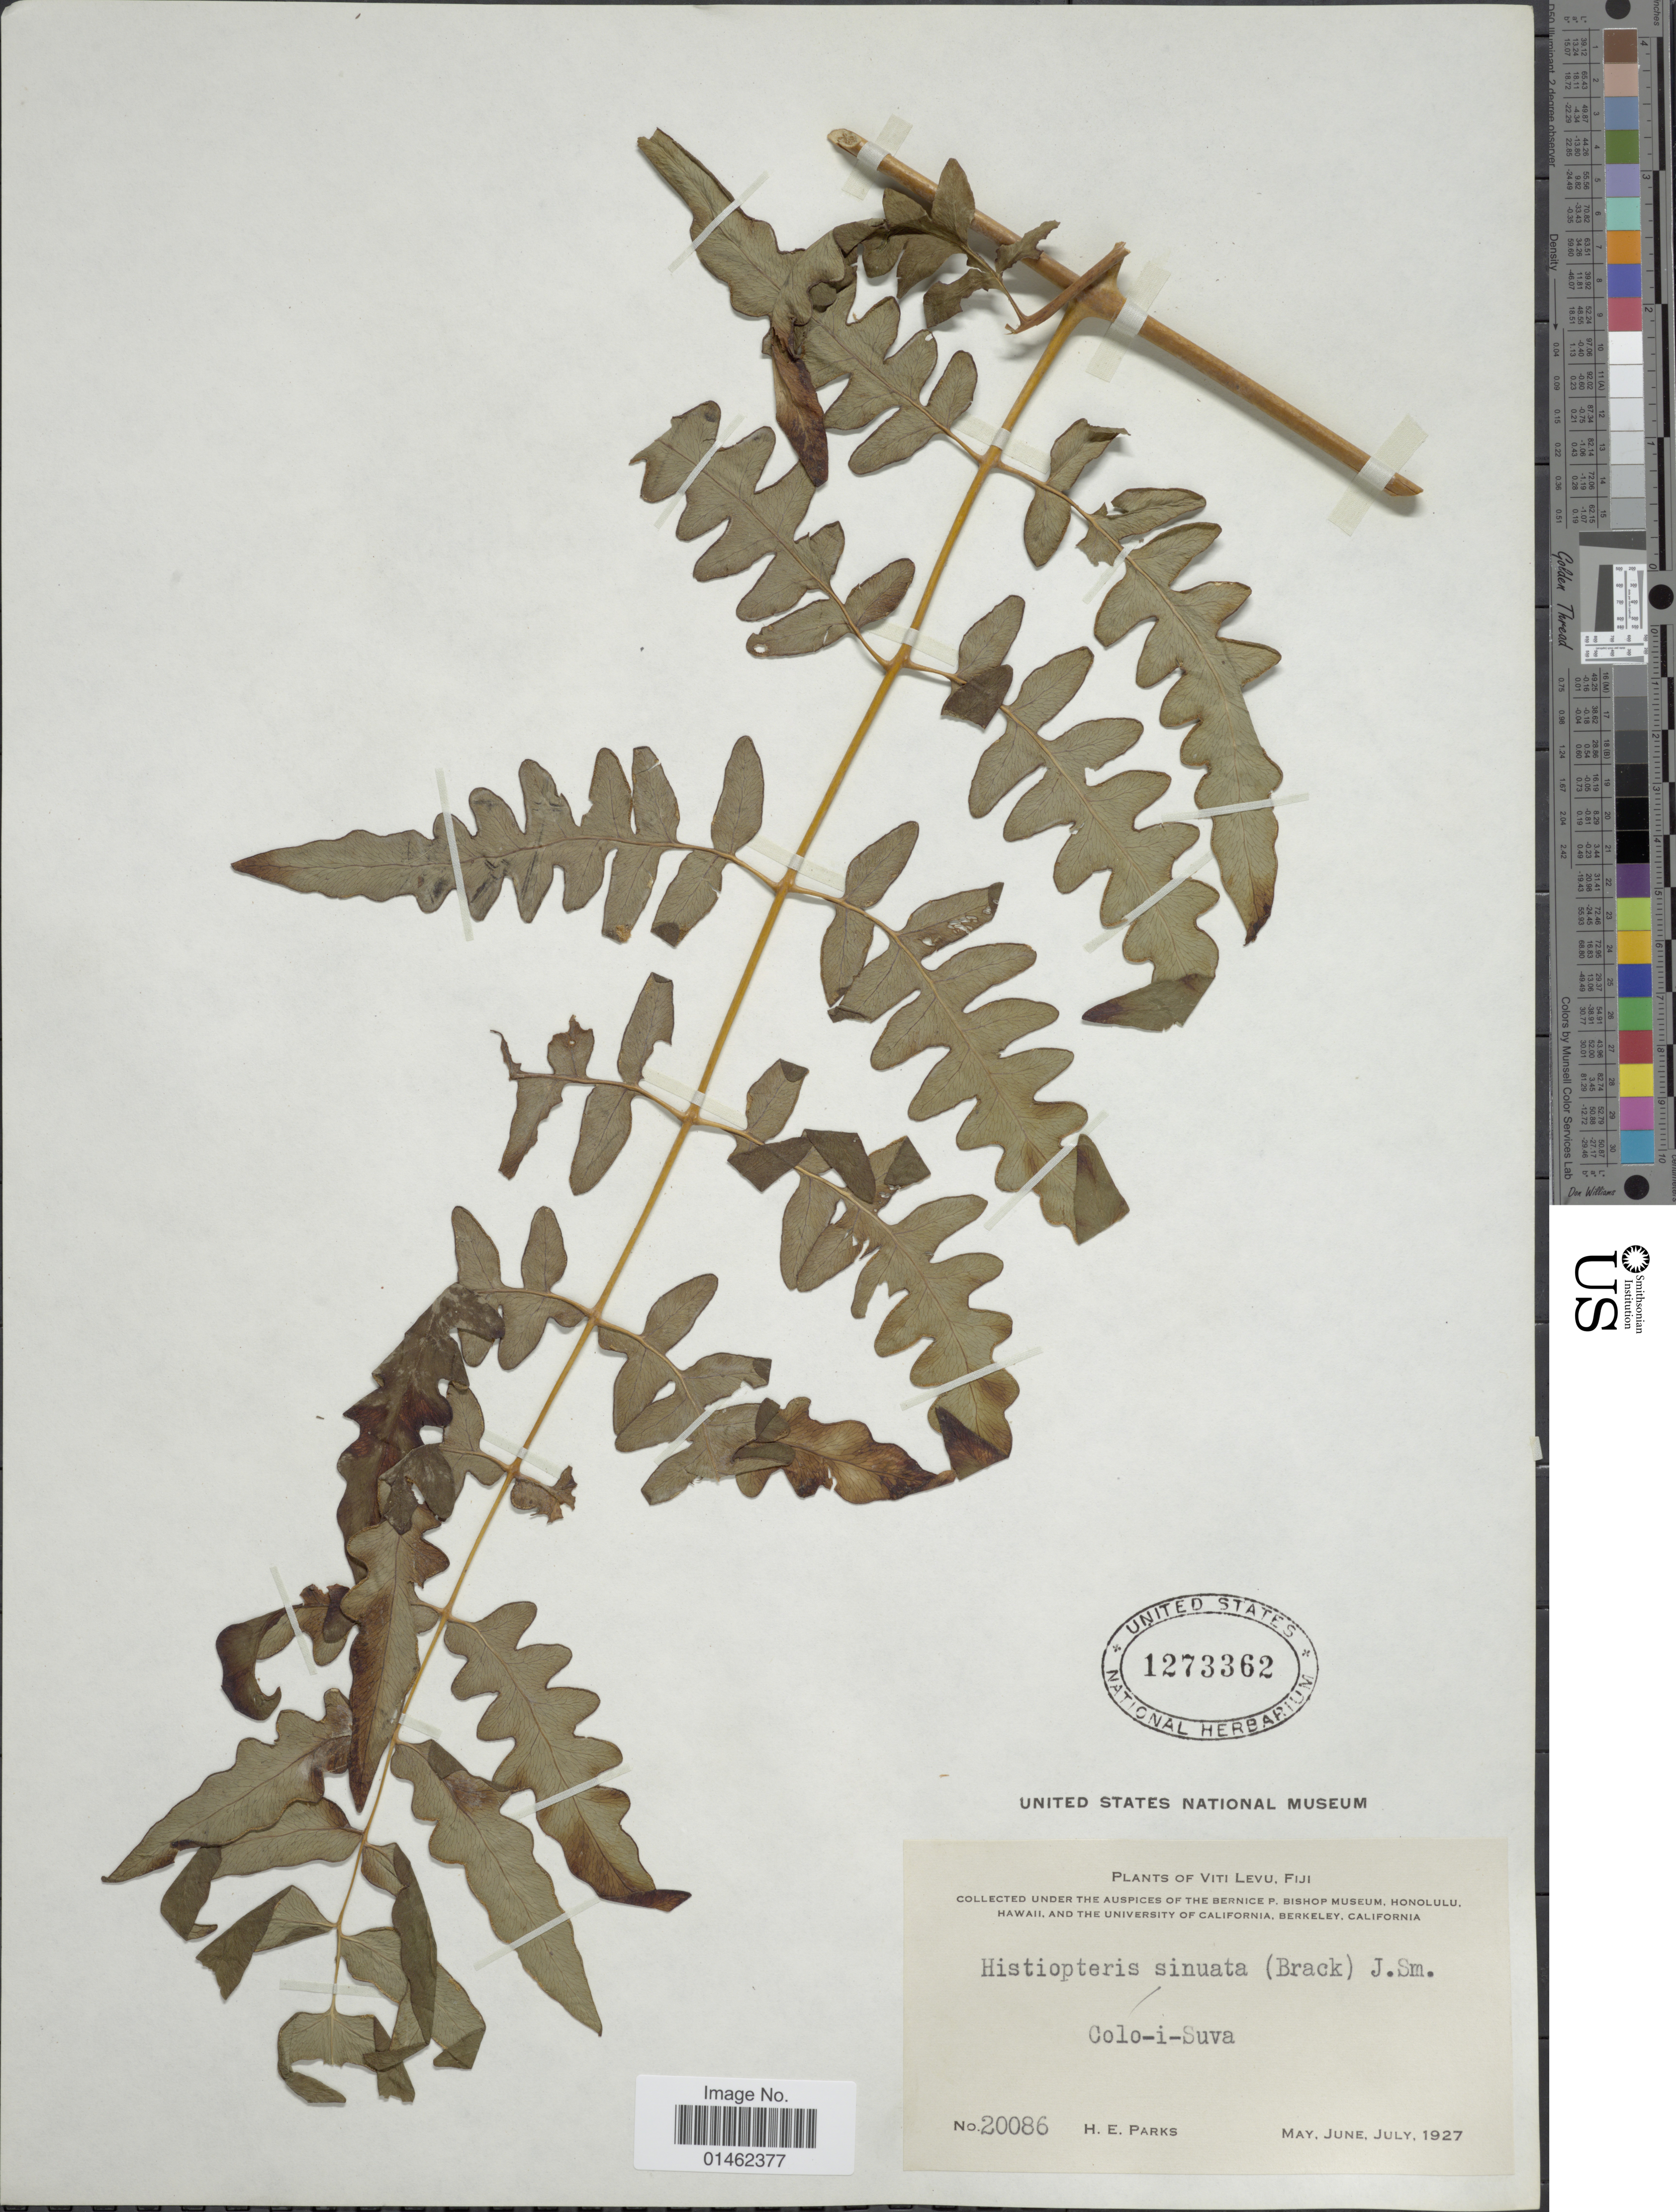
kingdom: Plantae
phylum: Tracheophyta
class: Polypodiopsida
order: Polypodiales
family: Dennstaedtiaceae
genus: Histiopteris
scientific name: Histiopteris sinuata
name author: (Brack.) Small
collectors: H. E. Parks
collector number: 20086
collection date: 1927-05/1927-07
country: Fiji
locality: Viti Levu, Colo-i-Suva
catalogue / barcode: US 1273362